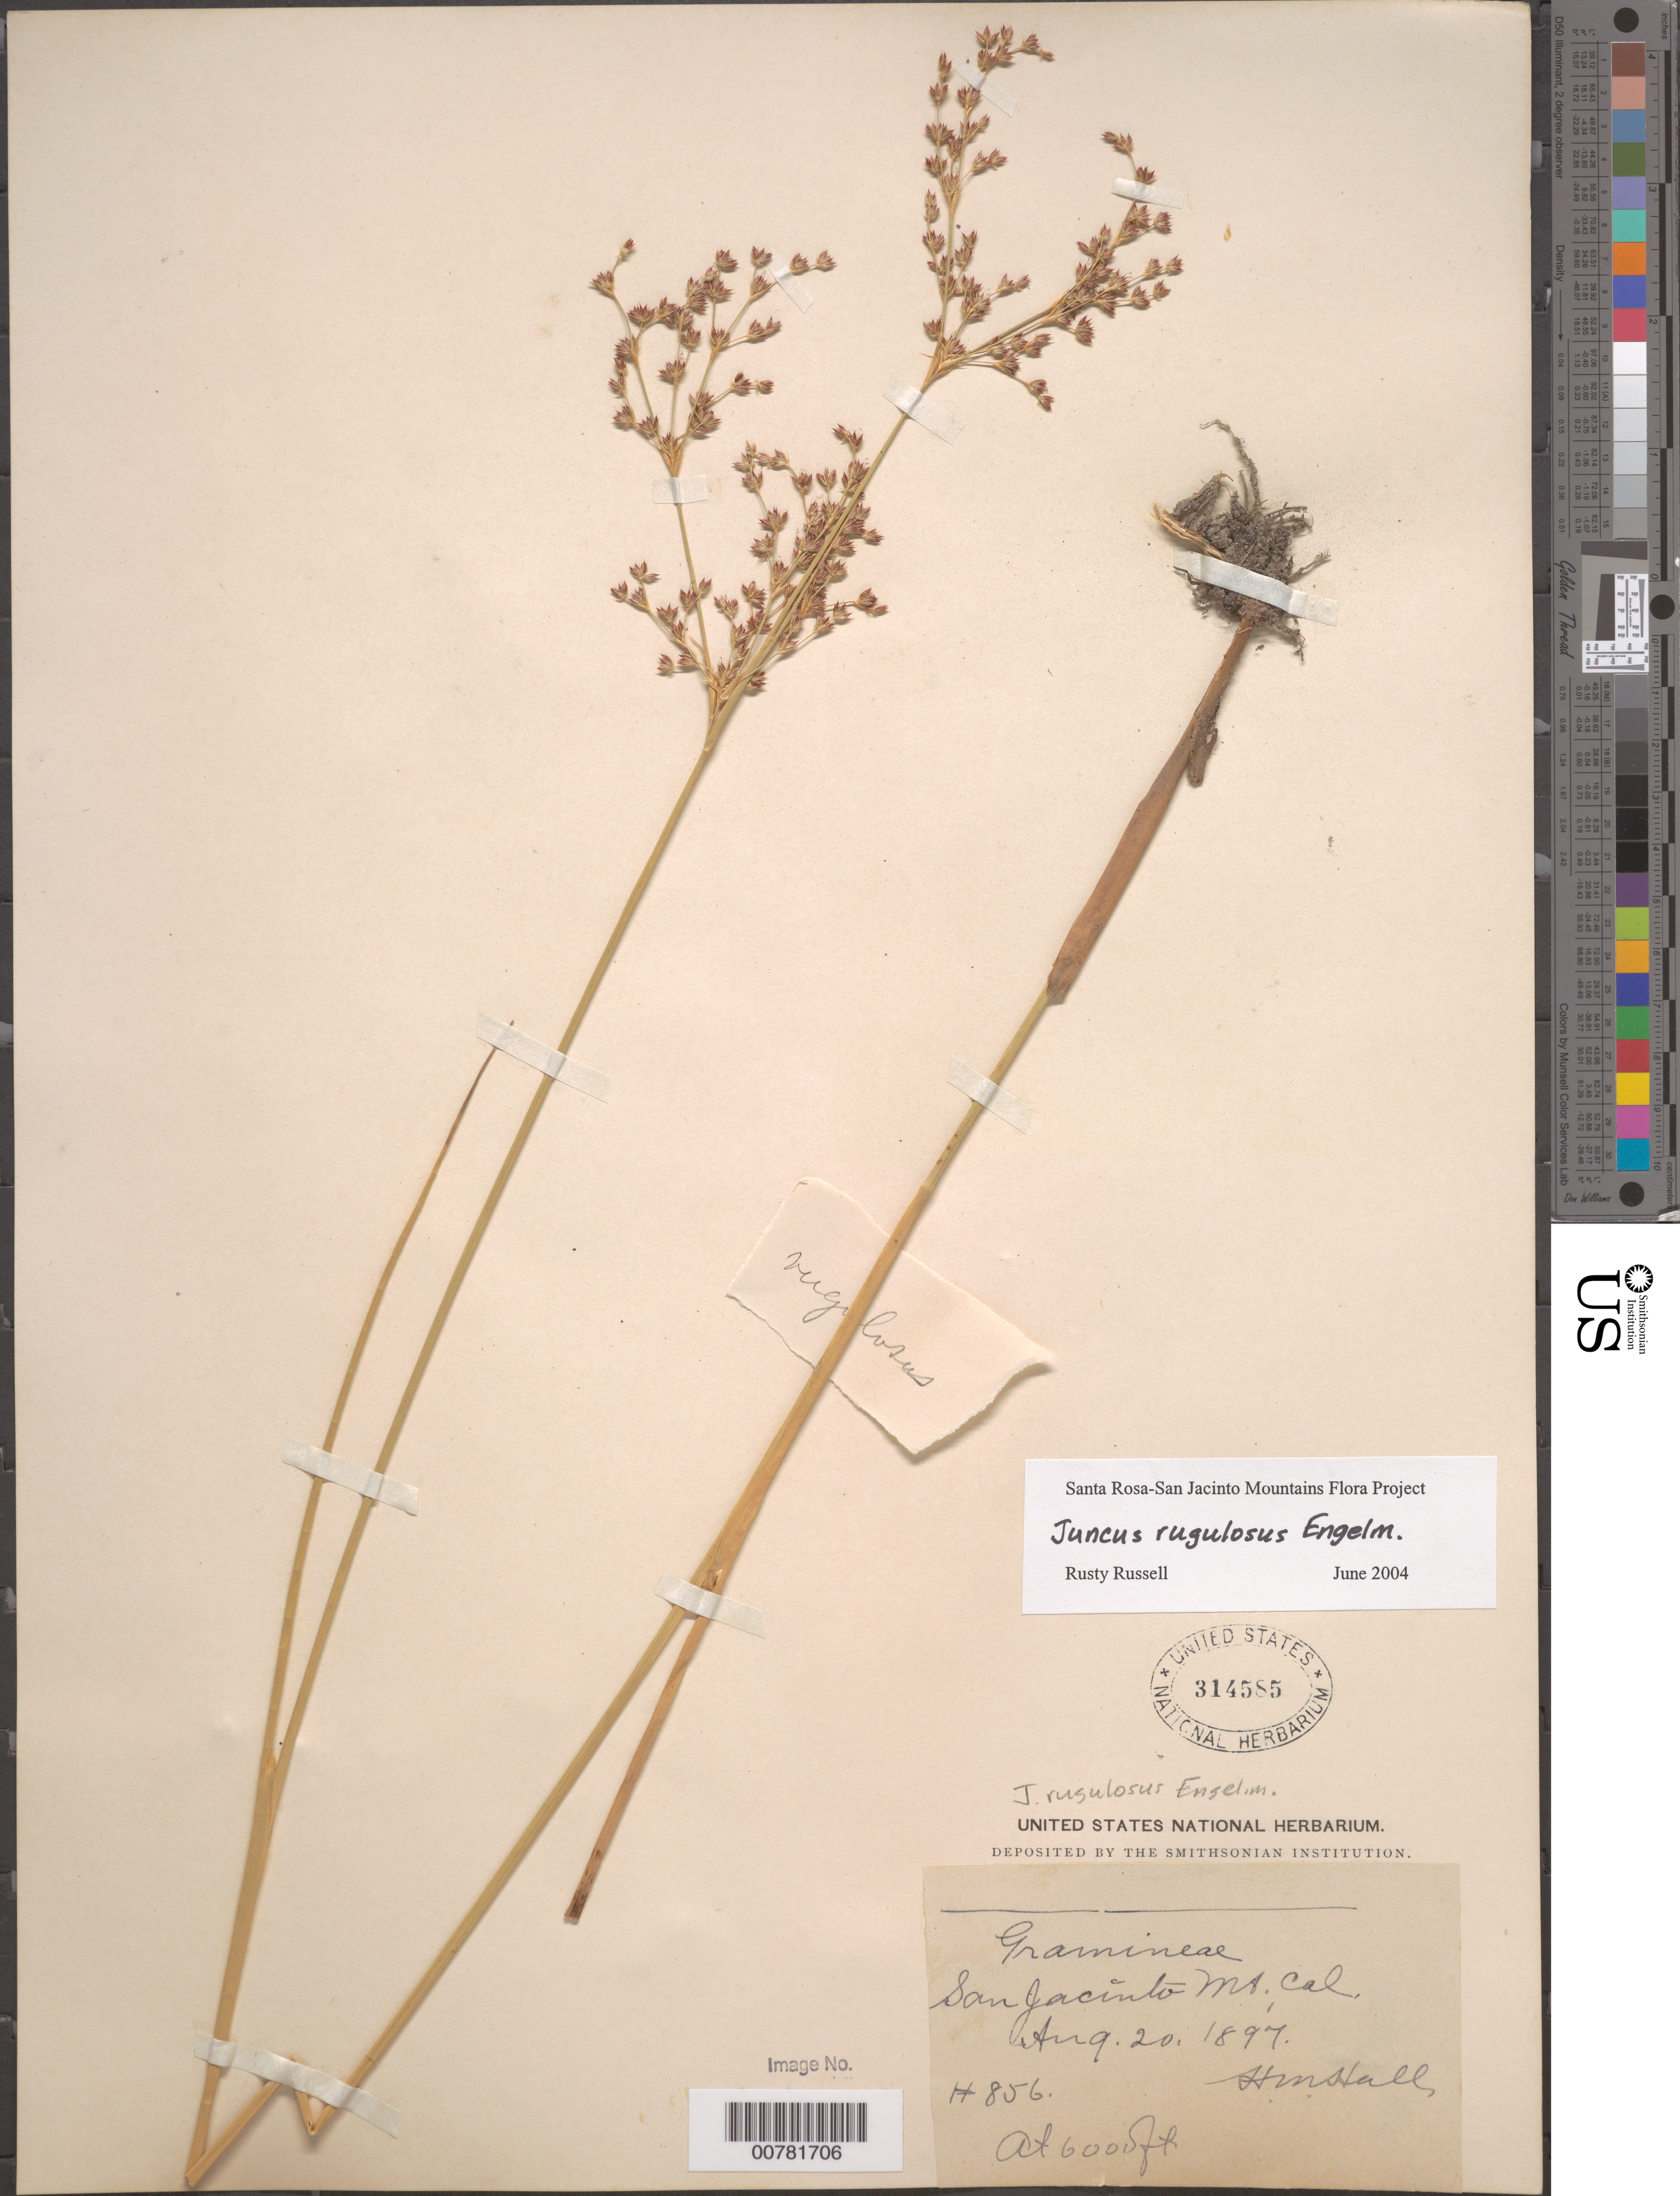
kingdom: Plantae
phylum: Tracheophyta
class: Liliopsida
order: Poales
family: Juncaceae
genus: Juncus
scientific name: Juncus rugulosus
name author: Engelm.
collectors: H. M. Hall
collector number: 856*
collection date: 1897-08-20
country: United States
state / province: California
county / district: Riverside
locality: San Jacinto Mt.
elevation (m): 1829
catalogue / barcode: US 314585